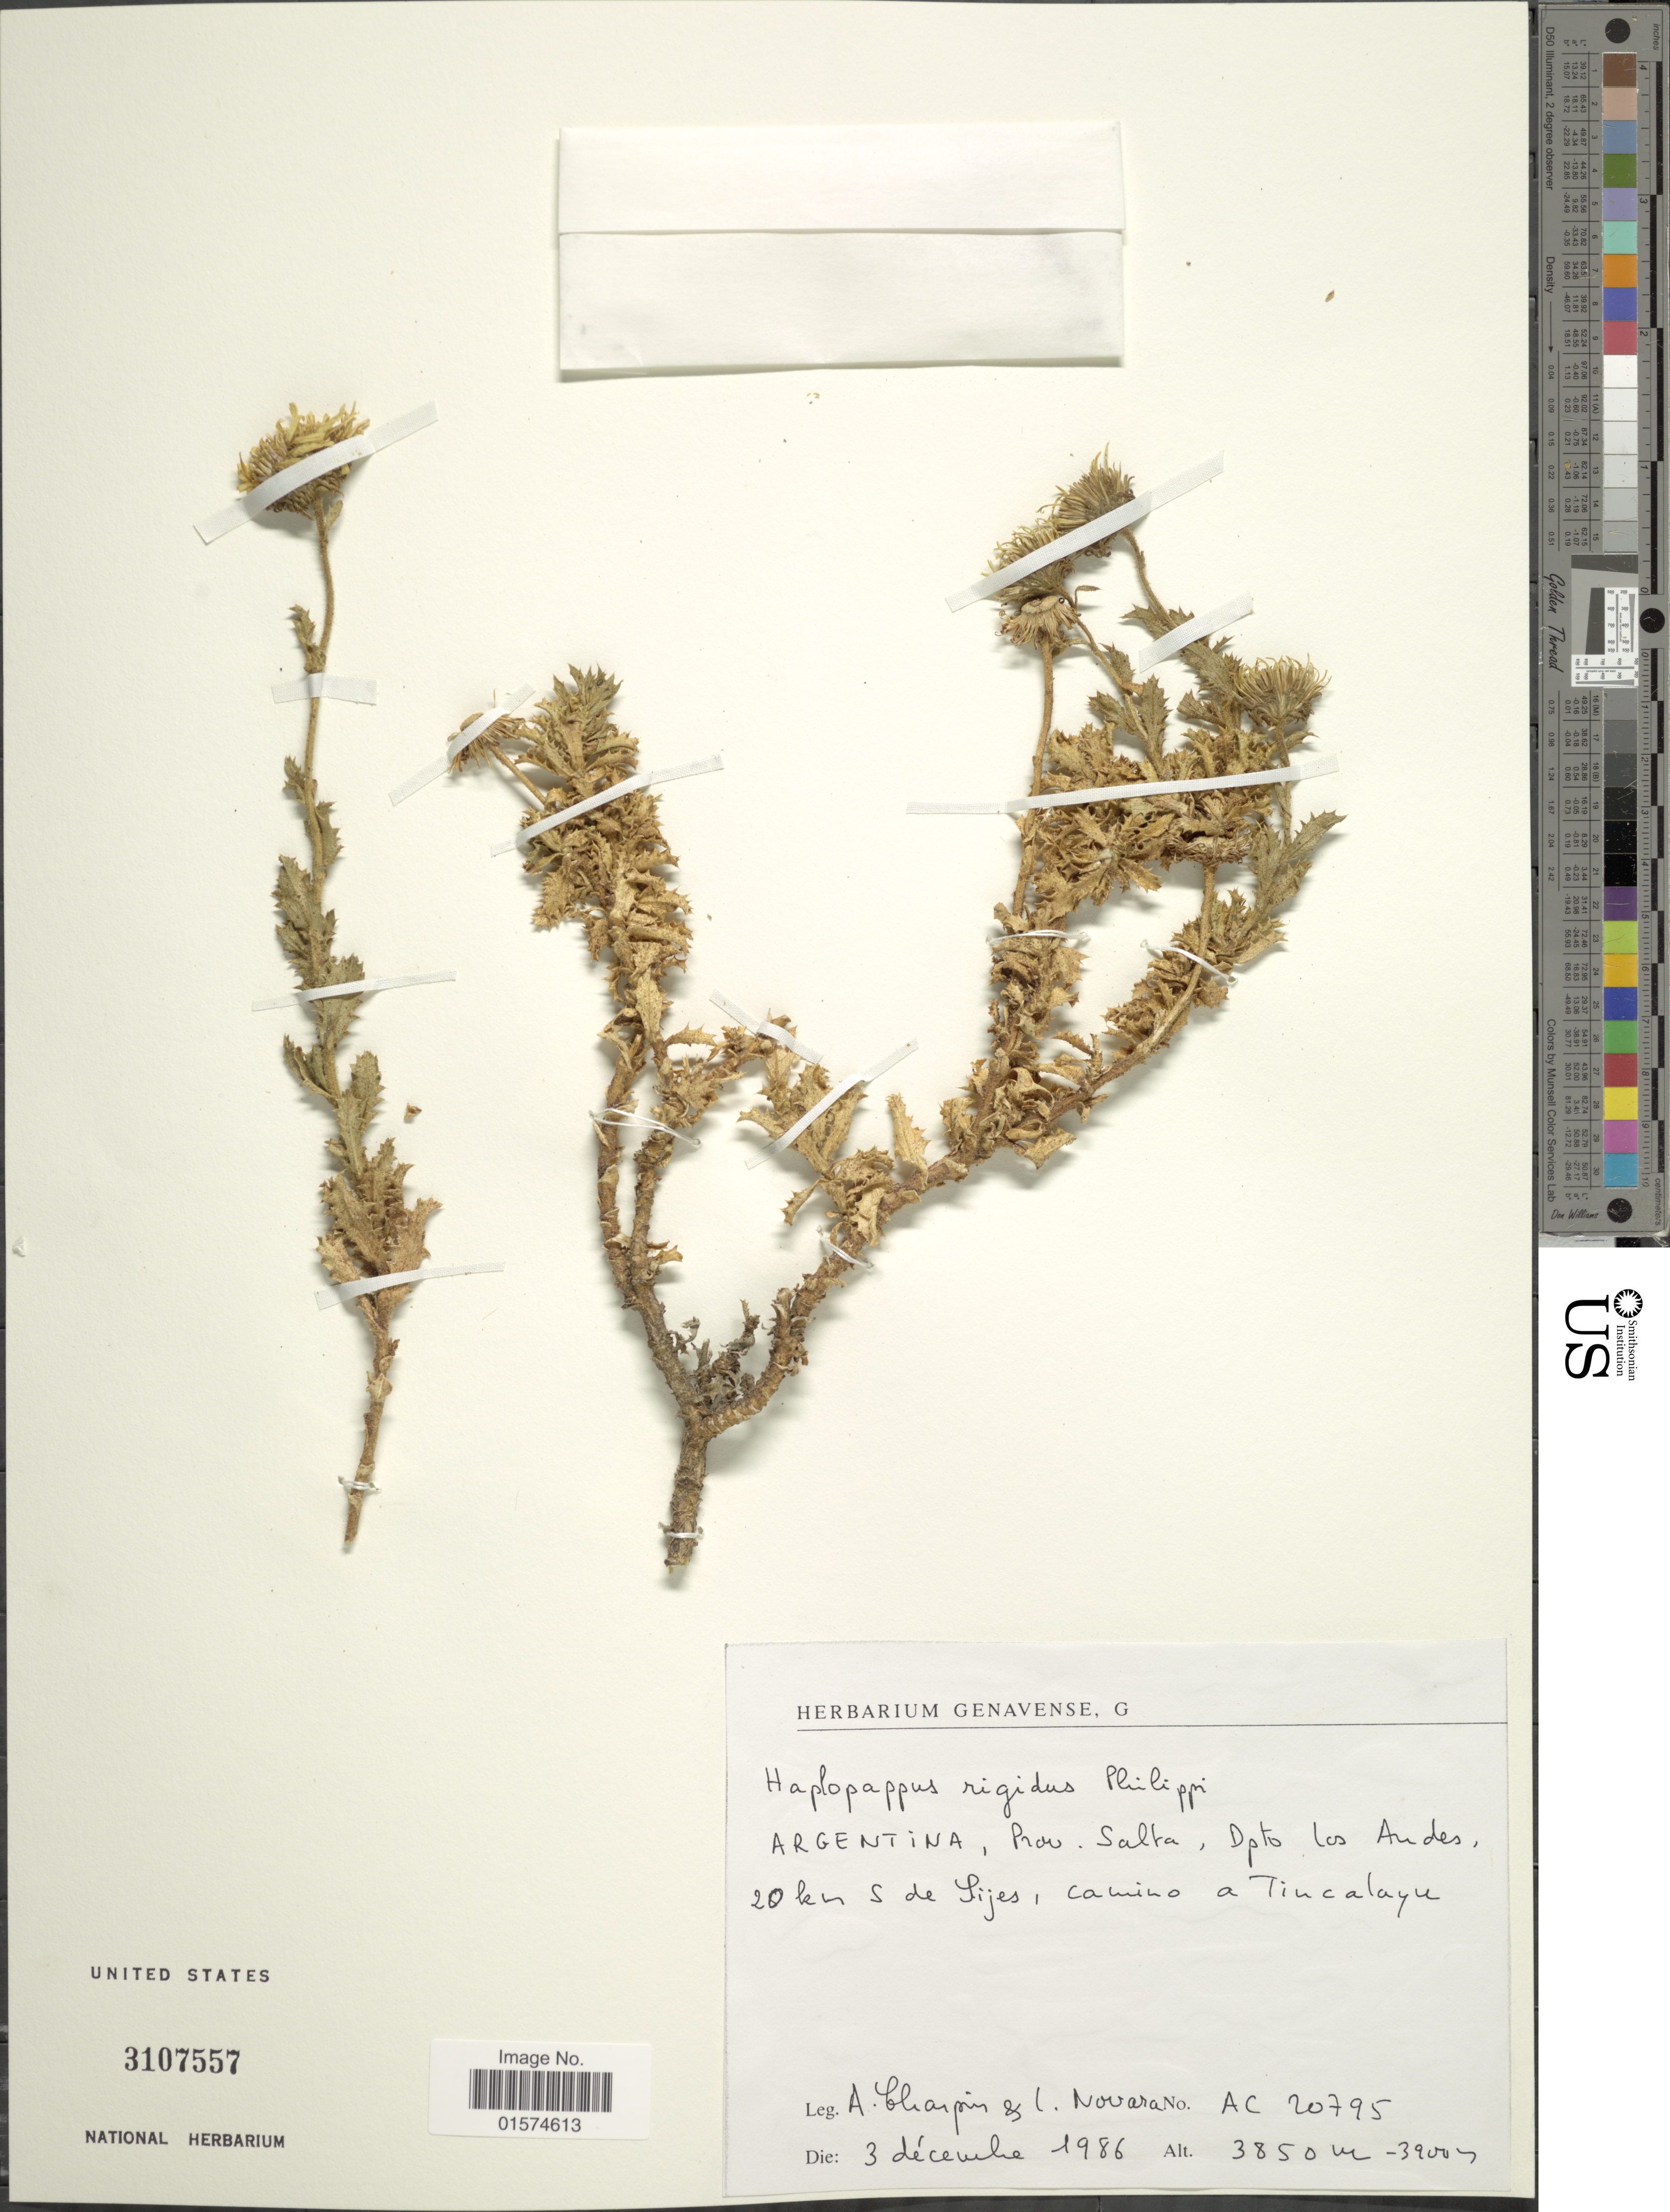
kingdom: Plantae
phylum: Tracheophyta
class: Magnoliopsida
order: Asterales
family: Asteraceae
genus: Haplopappus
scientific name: Haplopappus rigidus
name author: Phil.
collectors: A. Chaipin & L. Novara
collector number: AC 20795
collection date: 1986-12-03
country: Argentina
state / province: Salta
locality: Dpto. los Andes, 20 km S de Sijes, camino a Tincalayu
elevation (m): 3850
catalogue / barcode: US 3107557